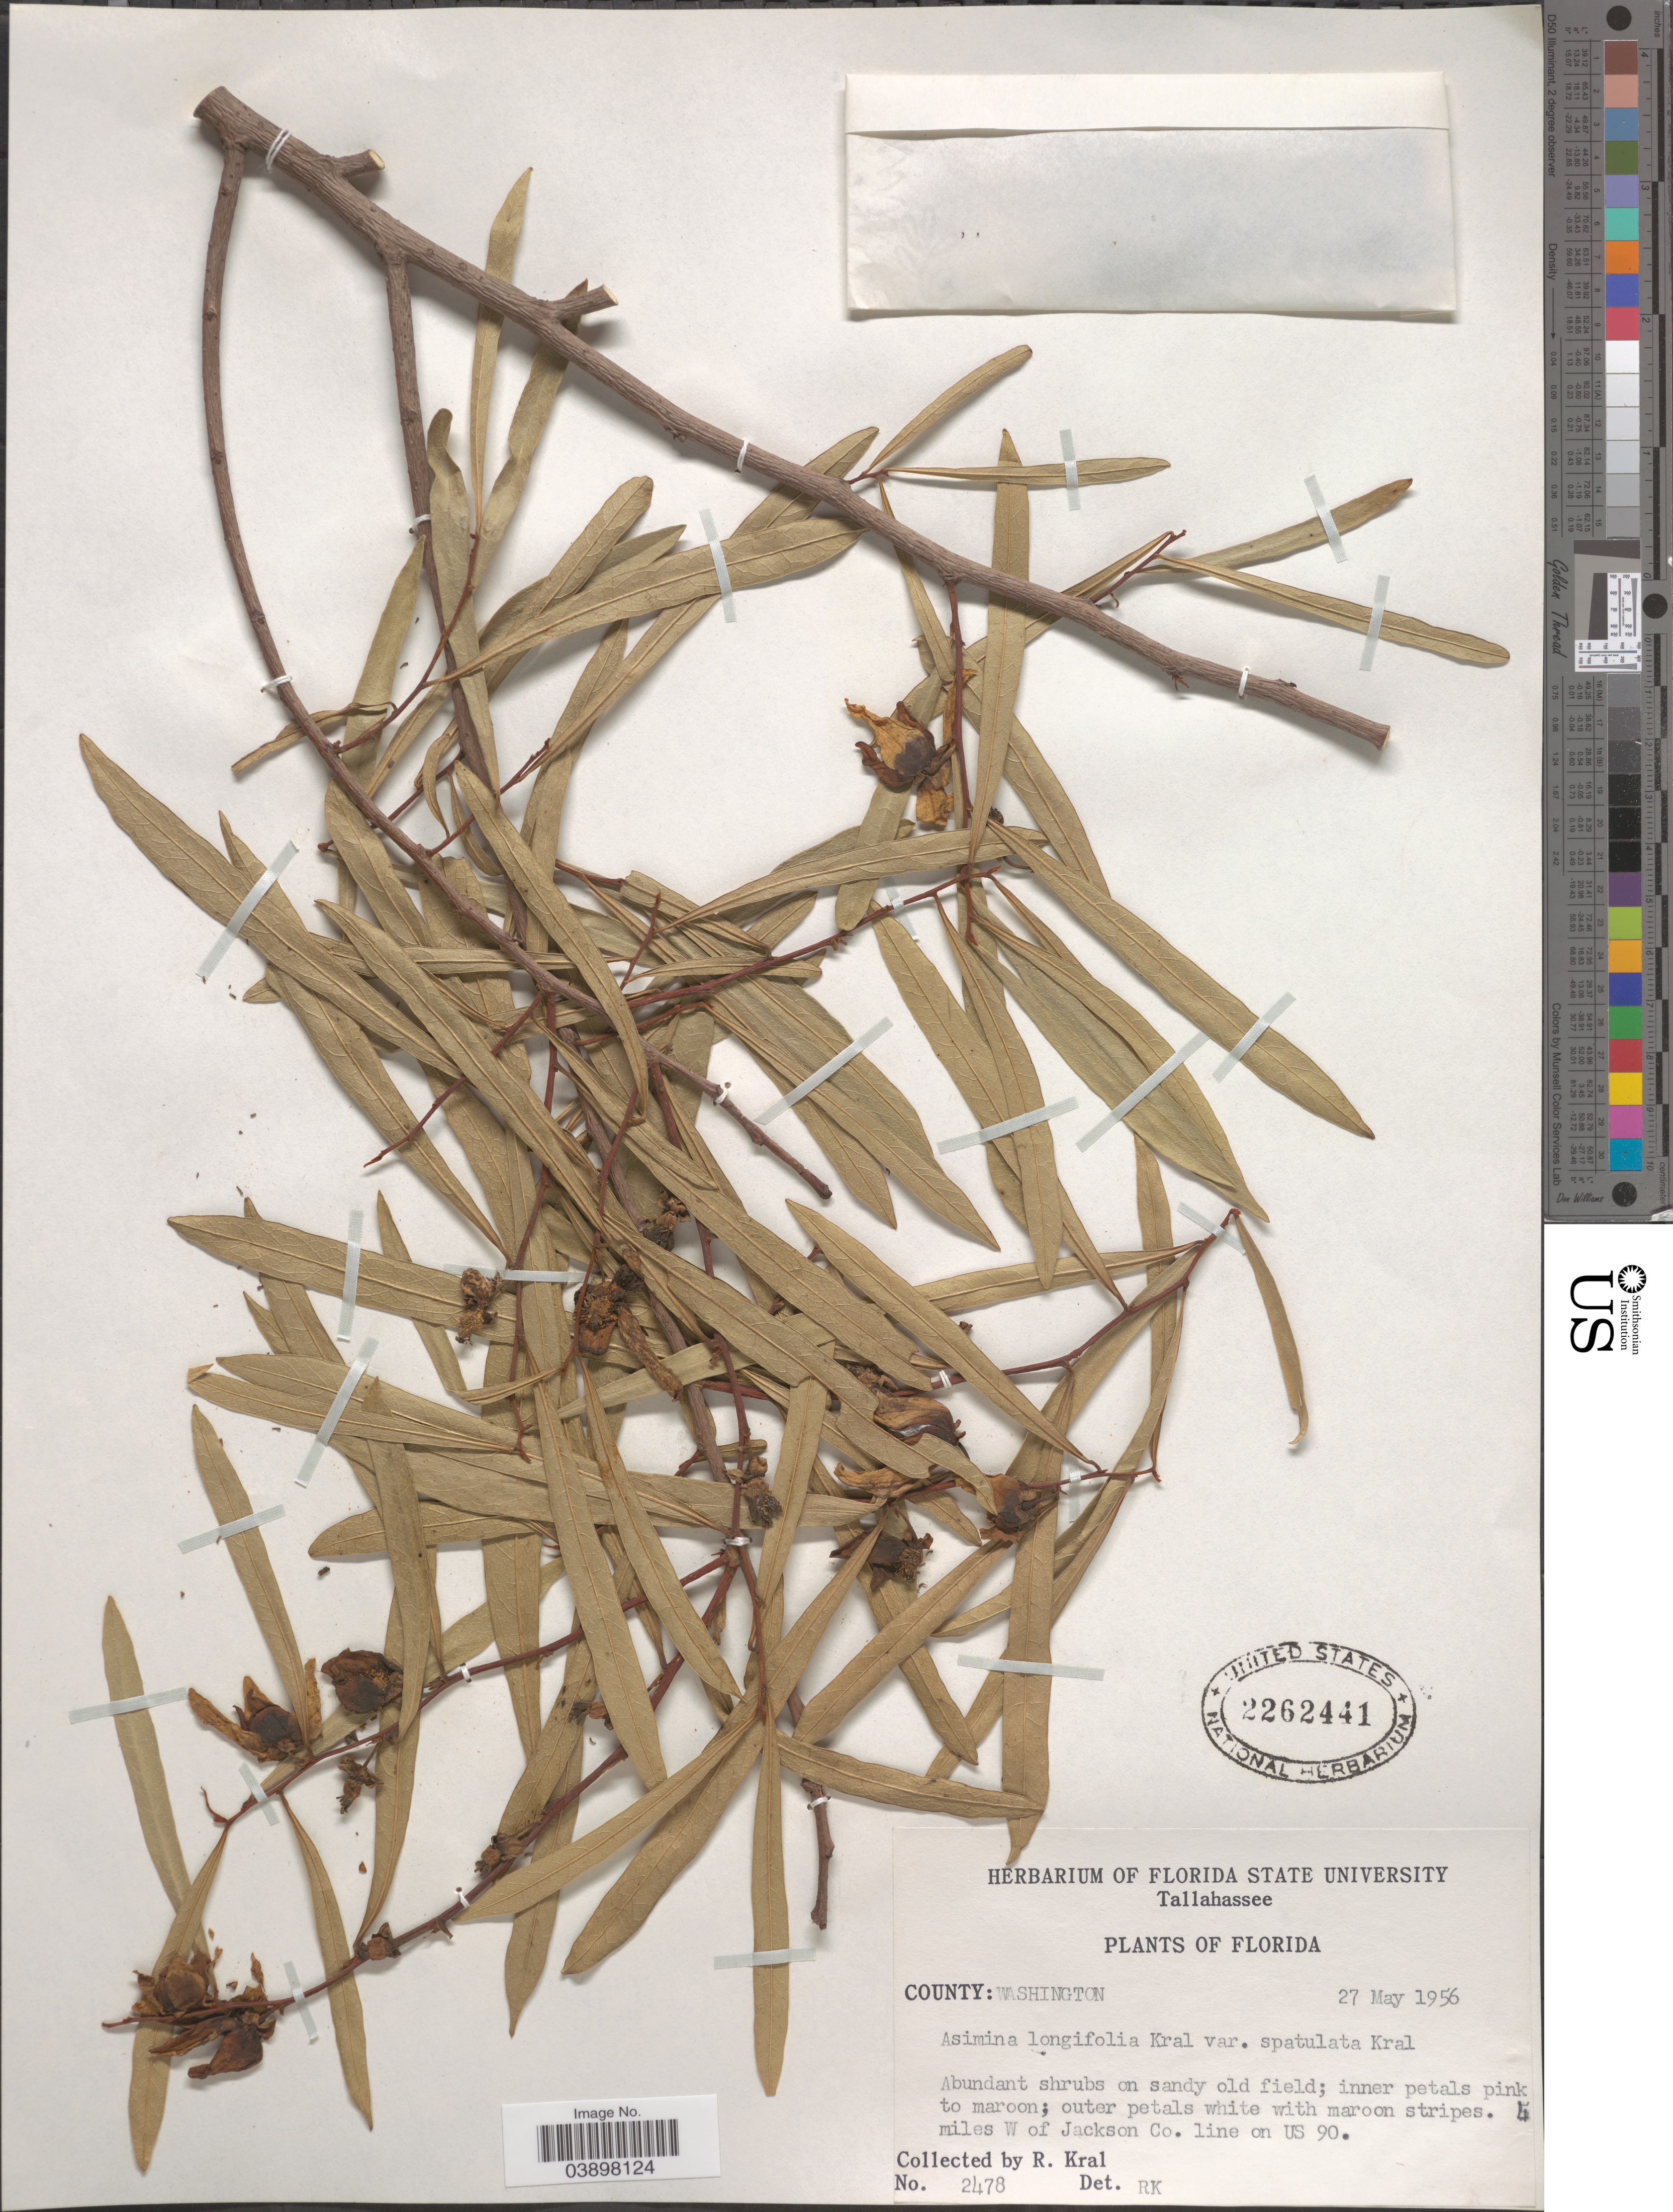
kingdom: Plantae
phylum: Tracheophyta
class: Magnoliopsida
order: Magnoliales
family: Annonaceae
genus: Asimina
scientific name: Asimina longifolia var. spatulata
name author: Kral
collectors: R. Kral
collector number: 2478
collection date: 1956-05-27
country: United States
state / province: Florida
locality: County: Washington. 4 miles W of Jackson Co. line on US 90.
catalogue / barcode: US 2262441